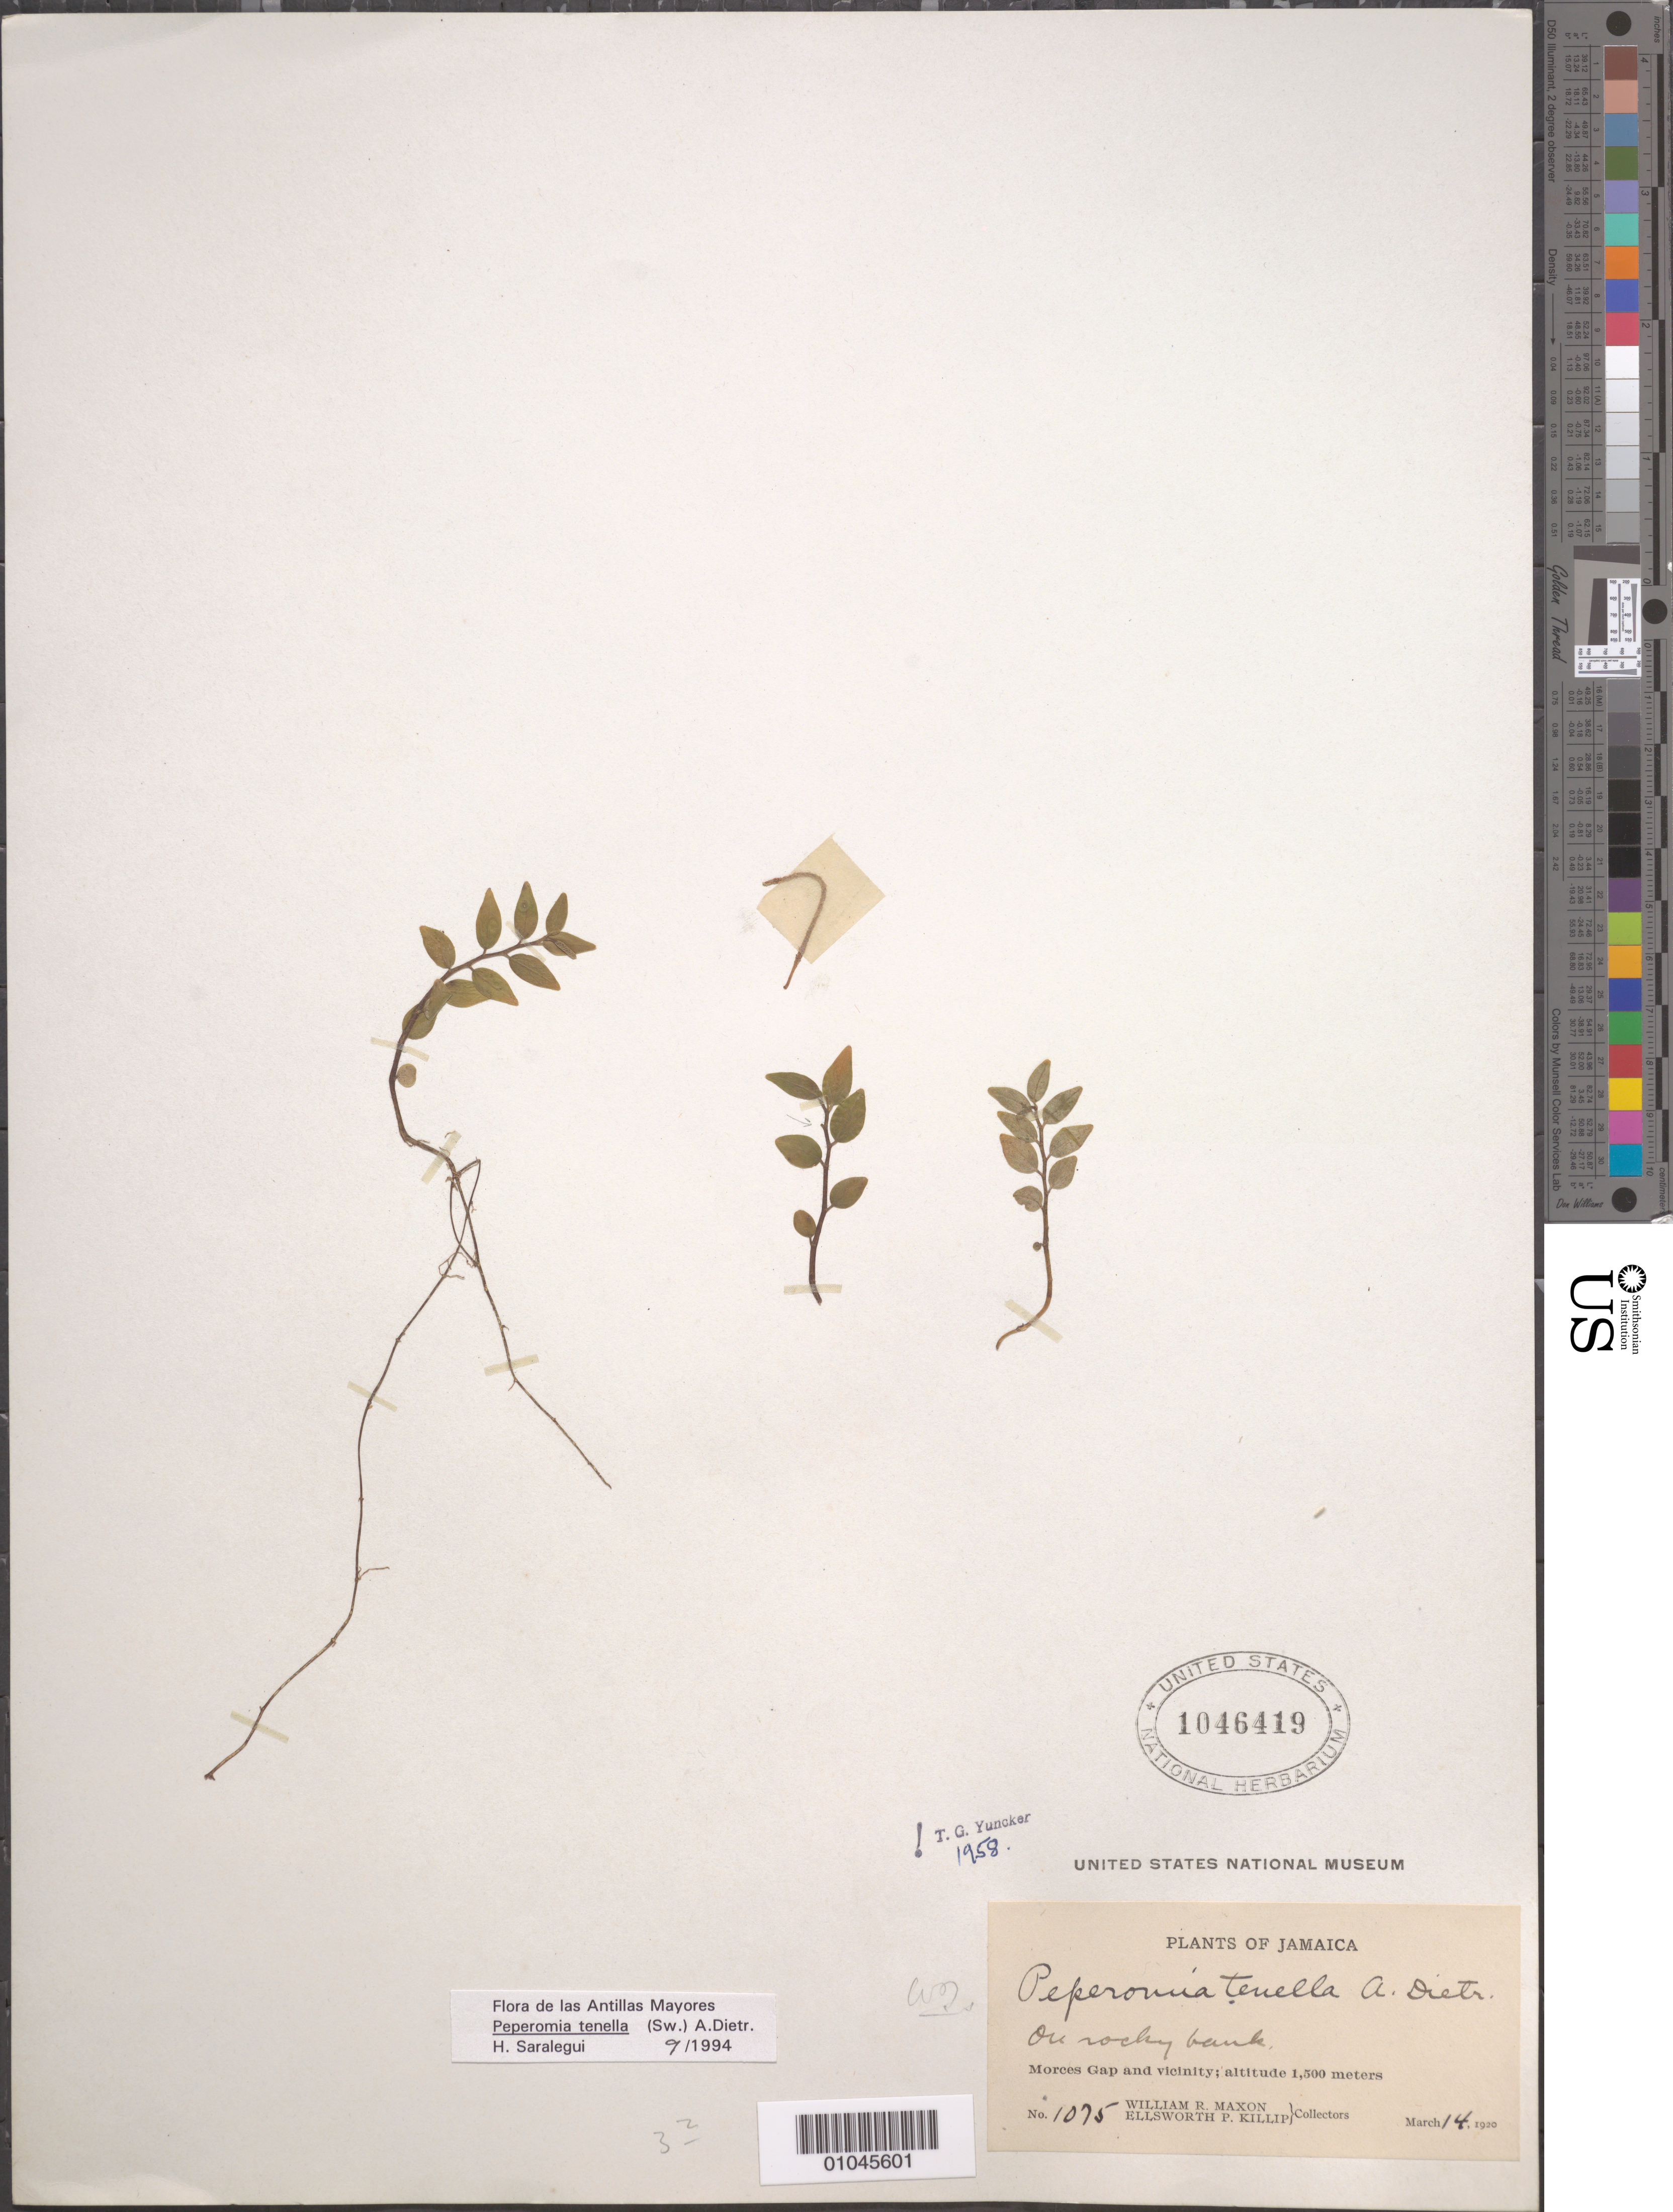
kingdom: Plantae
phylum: Tracheophyta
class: Magnoliopsida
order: Piperales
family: Piperaceae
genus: Peperomia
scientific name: Peperomia tenella var. tenella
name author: (Sw.) A. Dietr.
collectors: W. R. Maxon & E. P. Killip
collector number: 1075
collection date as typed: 14 Mar 1920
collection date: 1920-03-14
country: Jamaica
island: Jamaica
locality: On rocky bank. Morces Gap and vicinity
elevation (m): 1500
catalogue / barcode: US 1046419